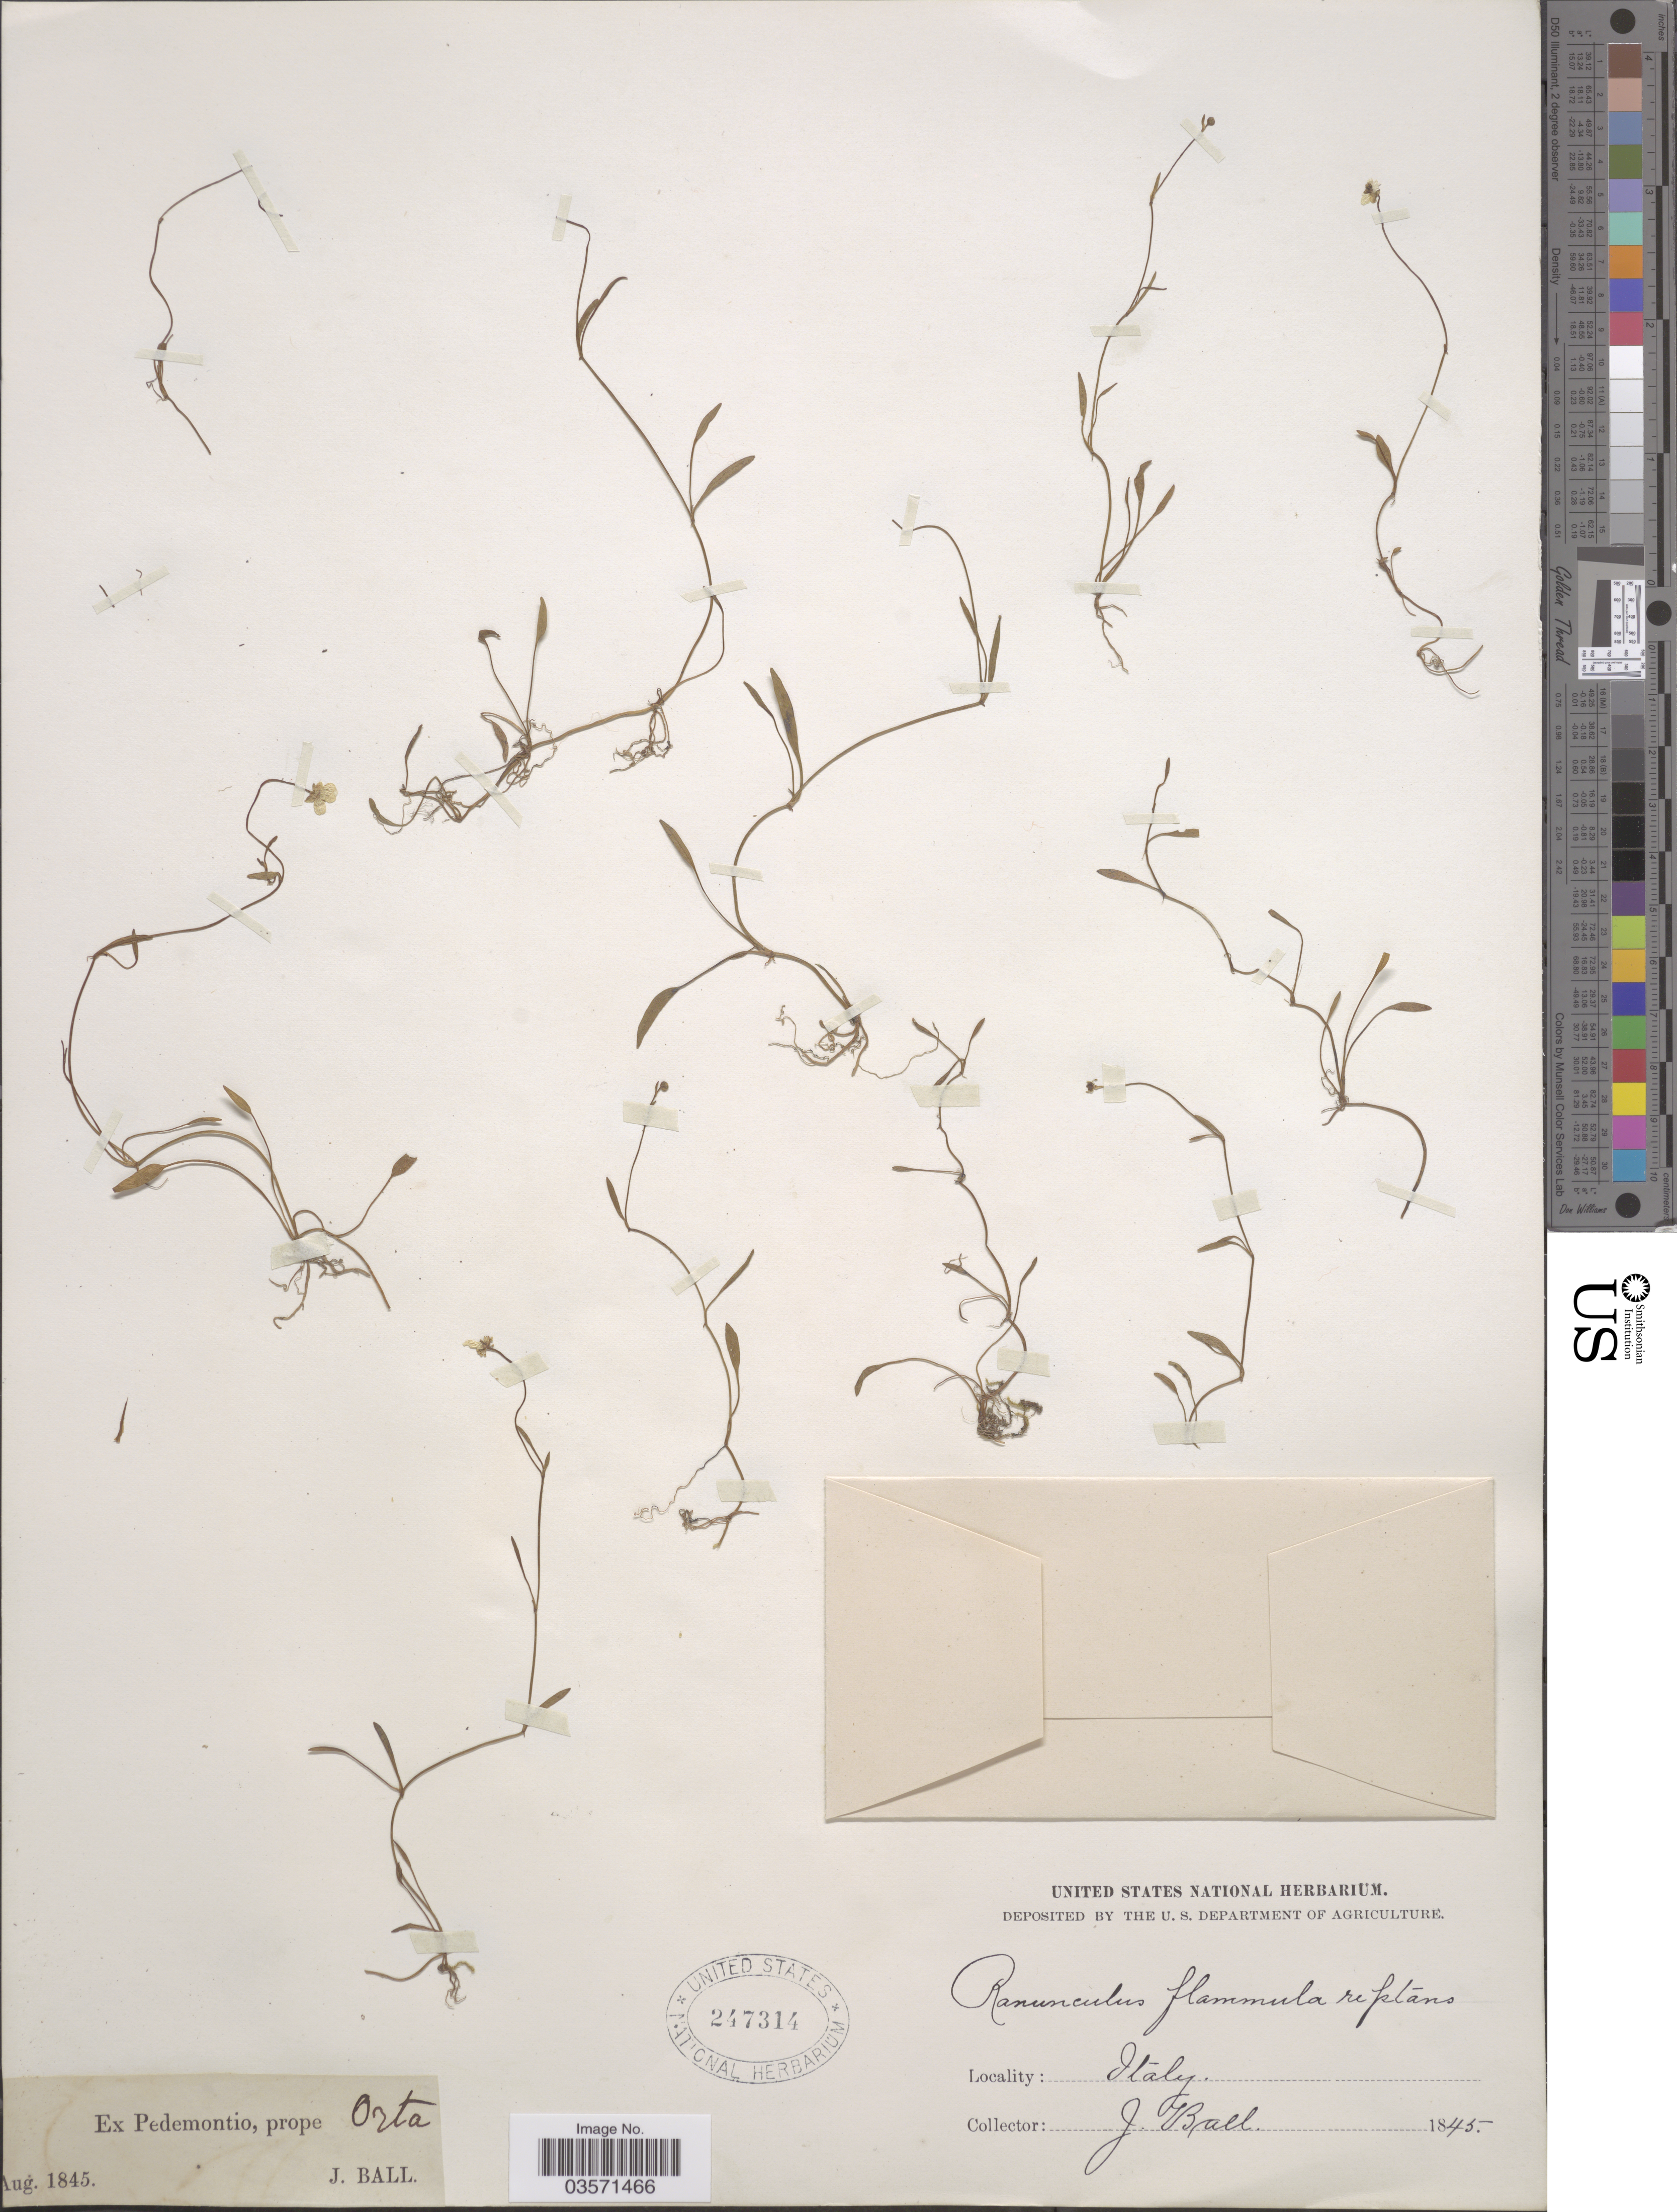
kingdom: Plantae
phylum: Tracheophyta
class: Magnoliopsida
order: Ranunculales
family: Ranunculaceae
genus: Ranunculus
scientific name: Ranunculus flammula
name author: L.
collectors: J. Ball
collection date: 1845-08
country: Italy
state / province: Piedmont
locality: Ex Pedemontio, prope Orta.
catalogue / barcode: US 247314